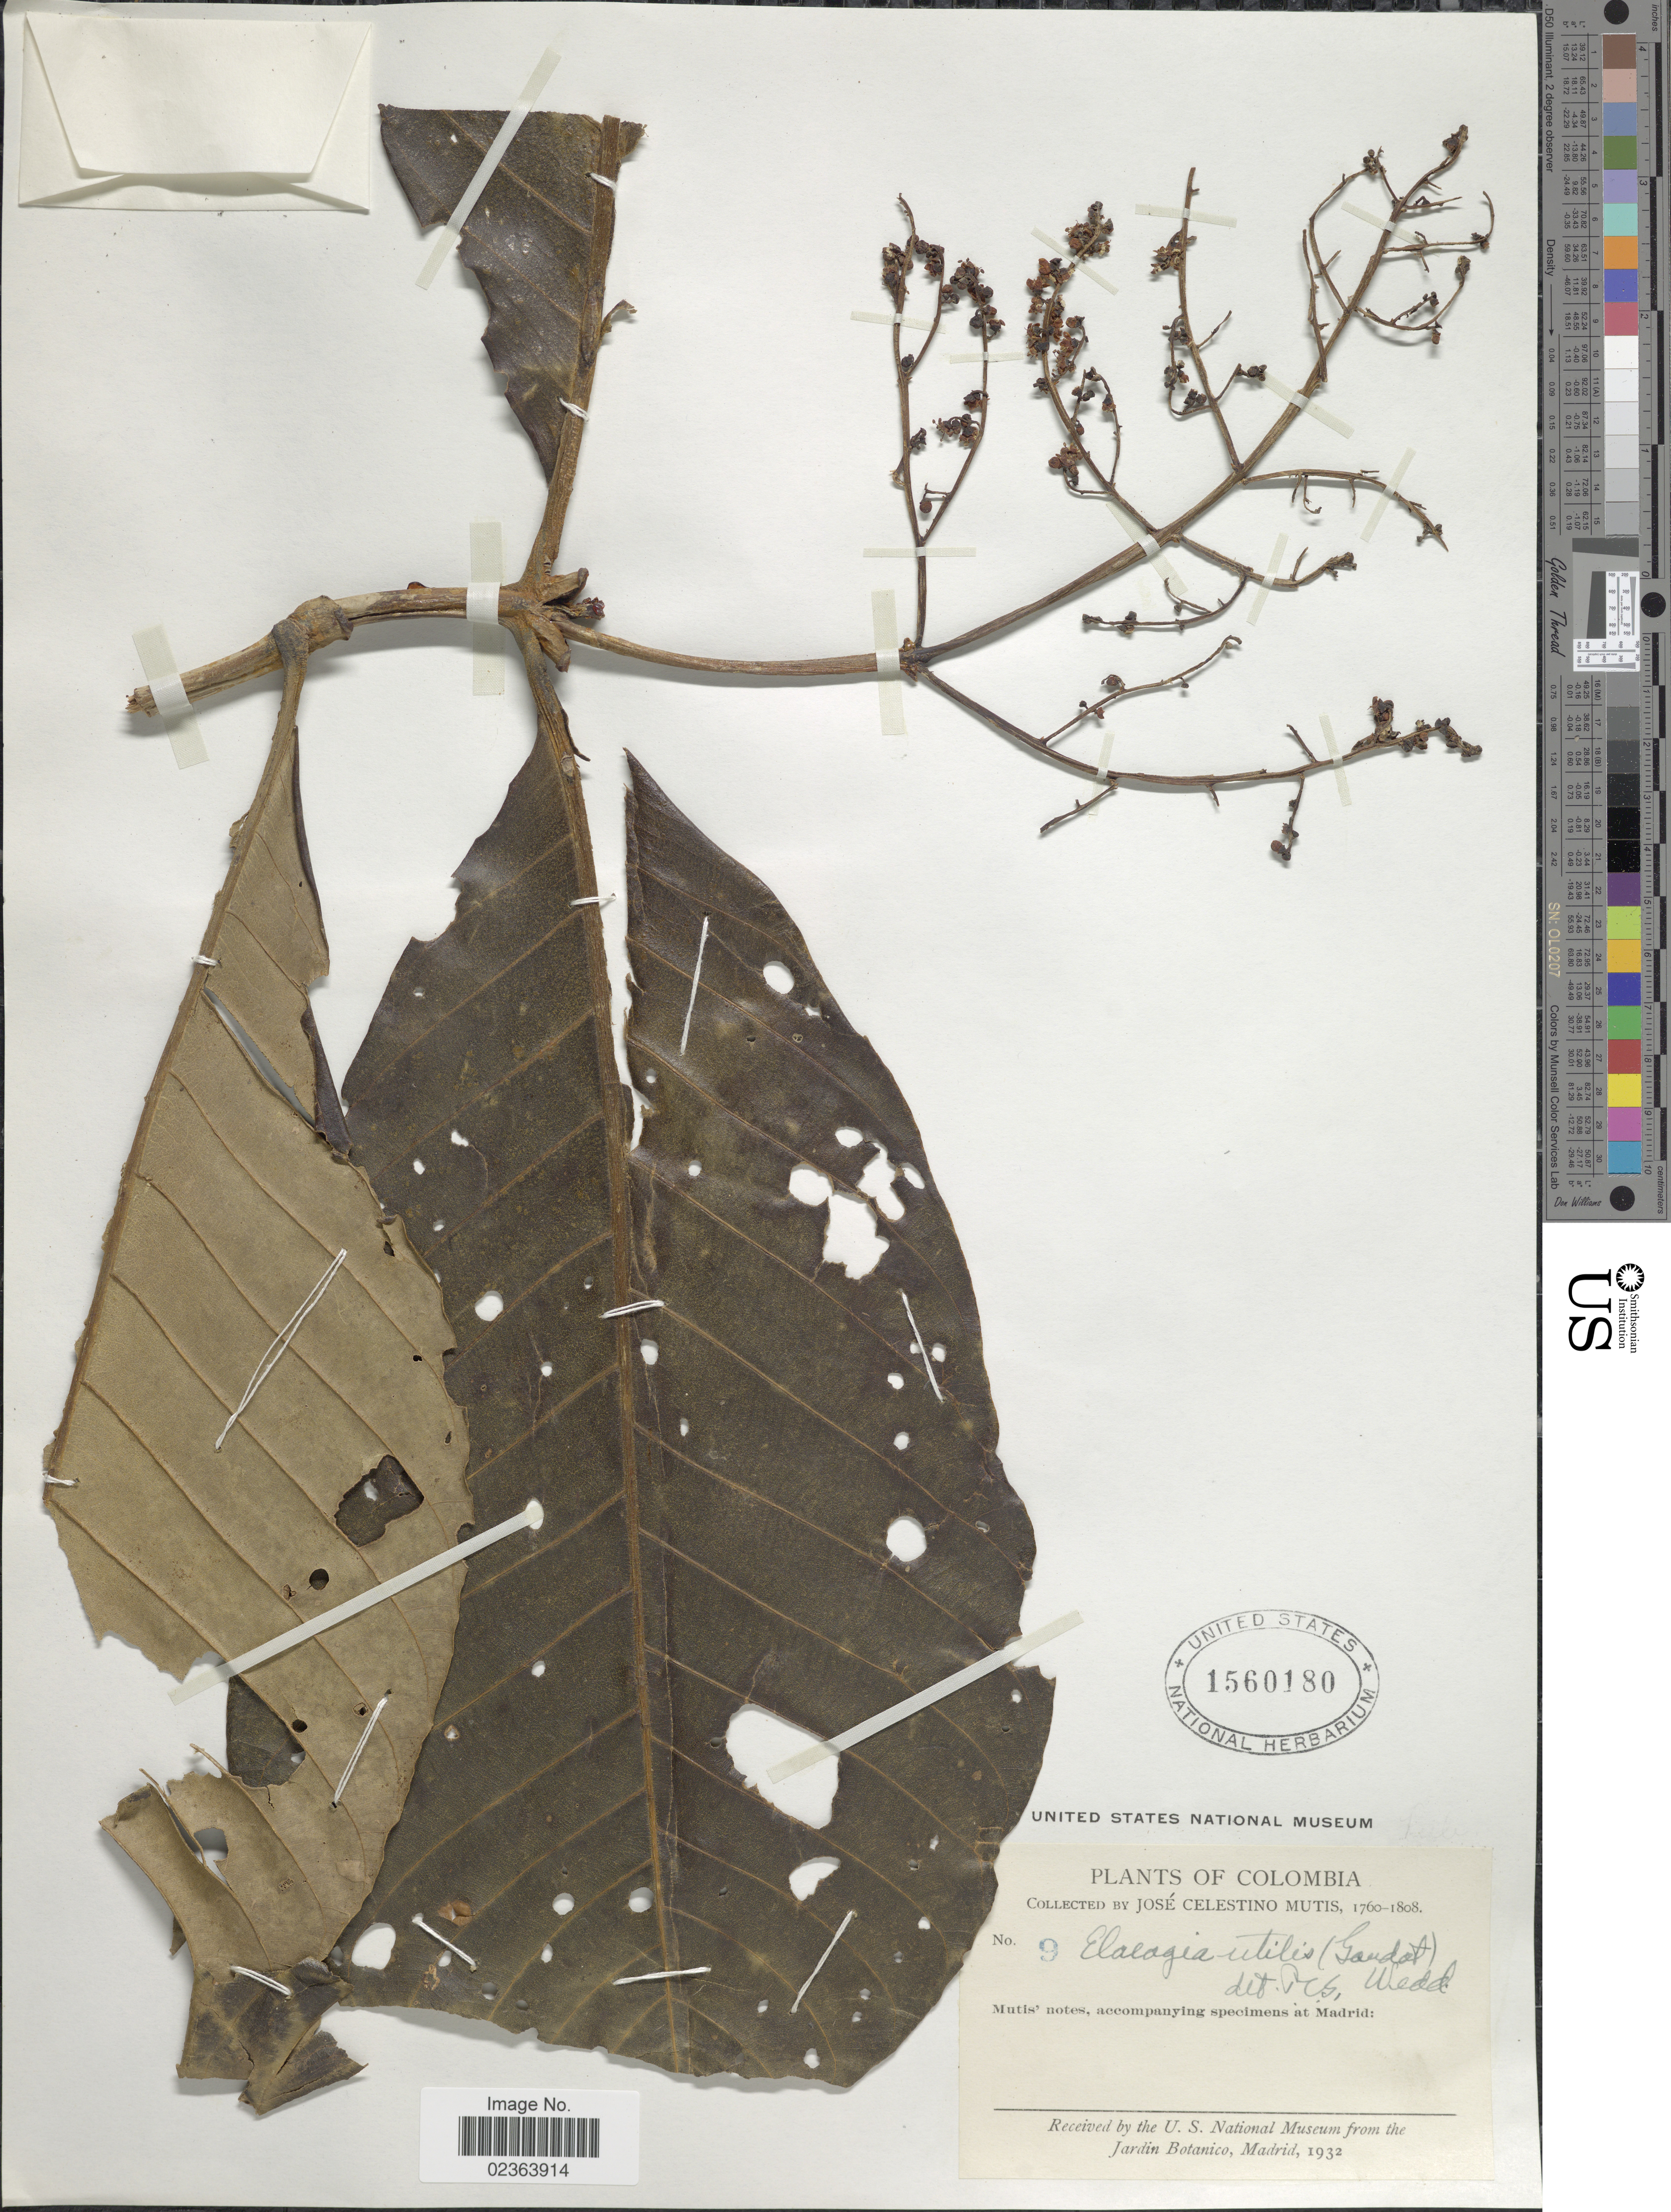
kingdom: Plantae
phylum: Tracheophyta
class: Magnoliopsida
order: Gentianales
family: Rubiaceae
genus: Elaeagia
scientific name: Elaeagia utilis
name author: (Goudot) Wedd.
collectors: J. C. B. Mutis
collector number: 9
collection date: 1760/1808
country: Colombia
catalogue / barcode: US 1560180